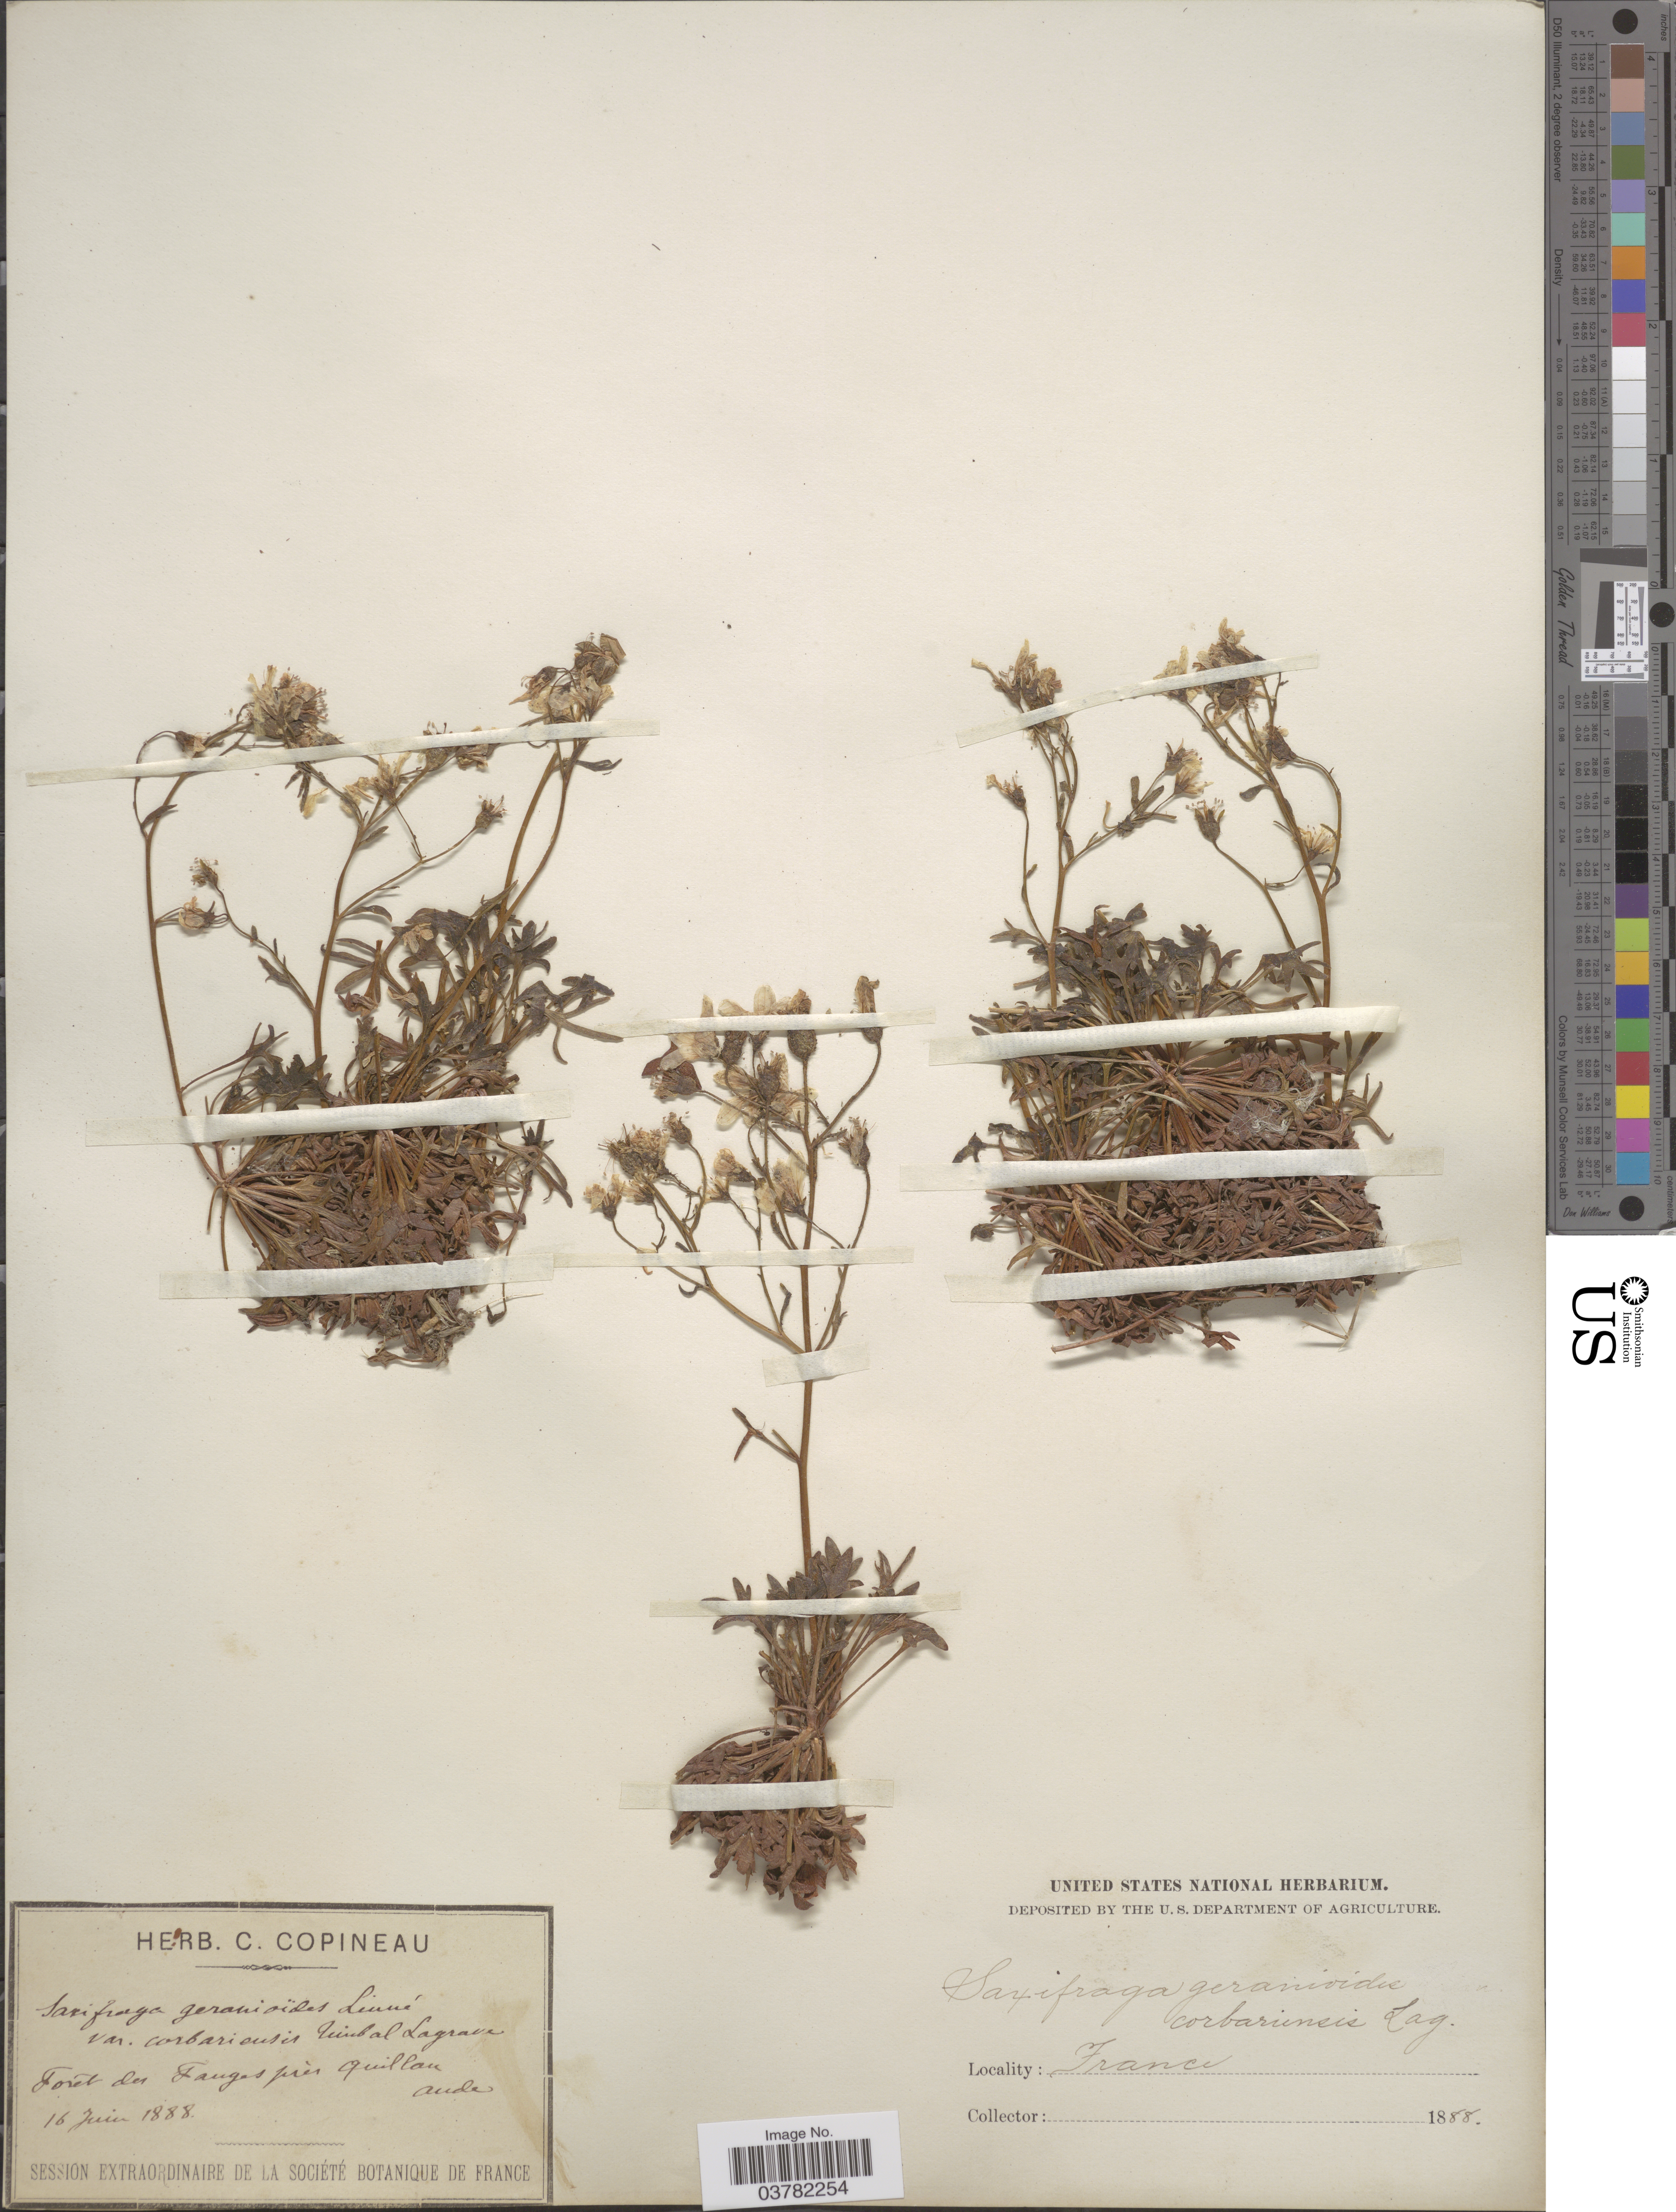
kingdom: Plantae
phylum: Tracheophyta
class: Magnoliopsida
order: Saxifragales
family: Saxifragaceae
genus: Saxifraga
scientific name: Saxifraga geranioides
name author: L.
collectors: ex herb. C. Copineau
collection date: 1888-06-16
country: France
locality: Forêt des Fauges près Quillan. Ande.